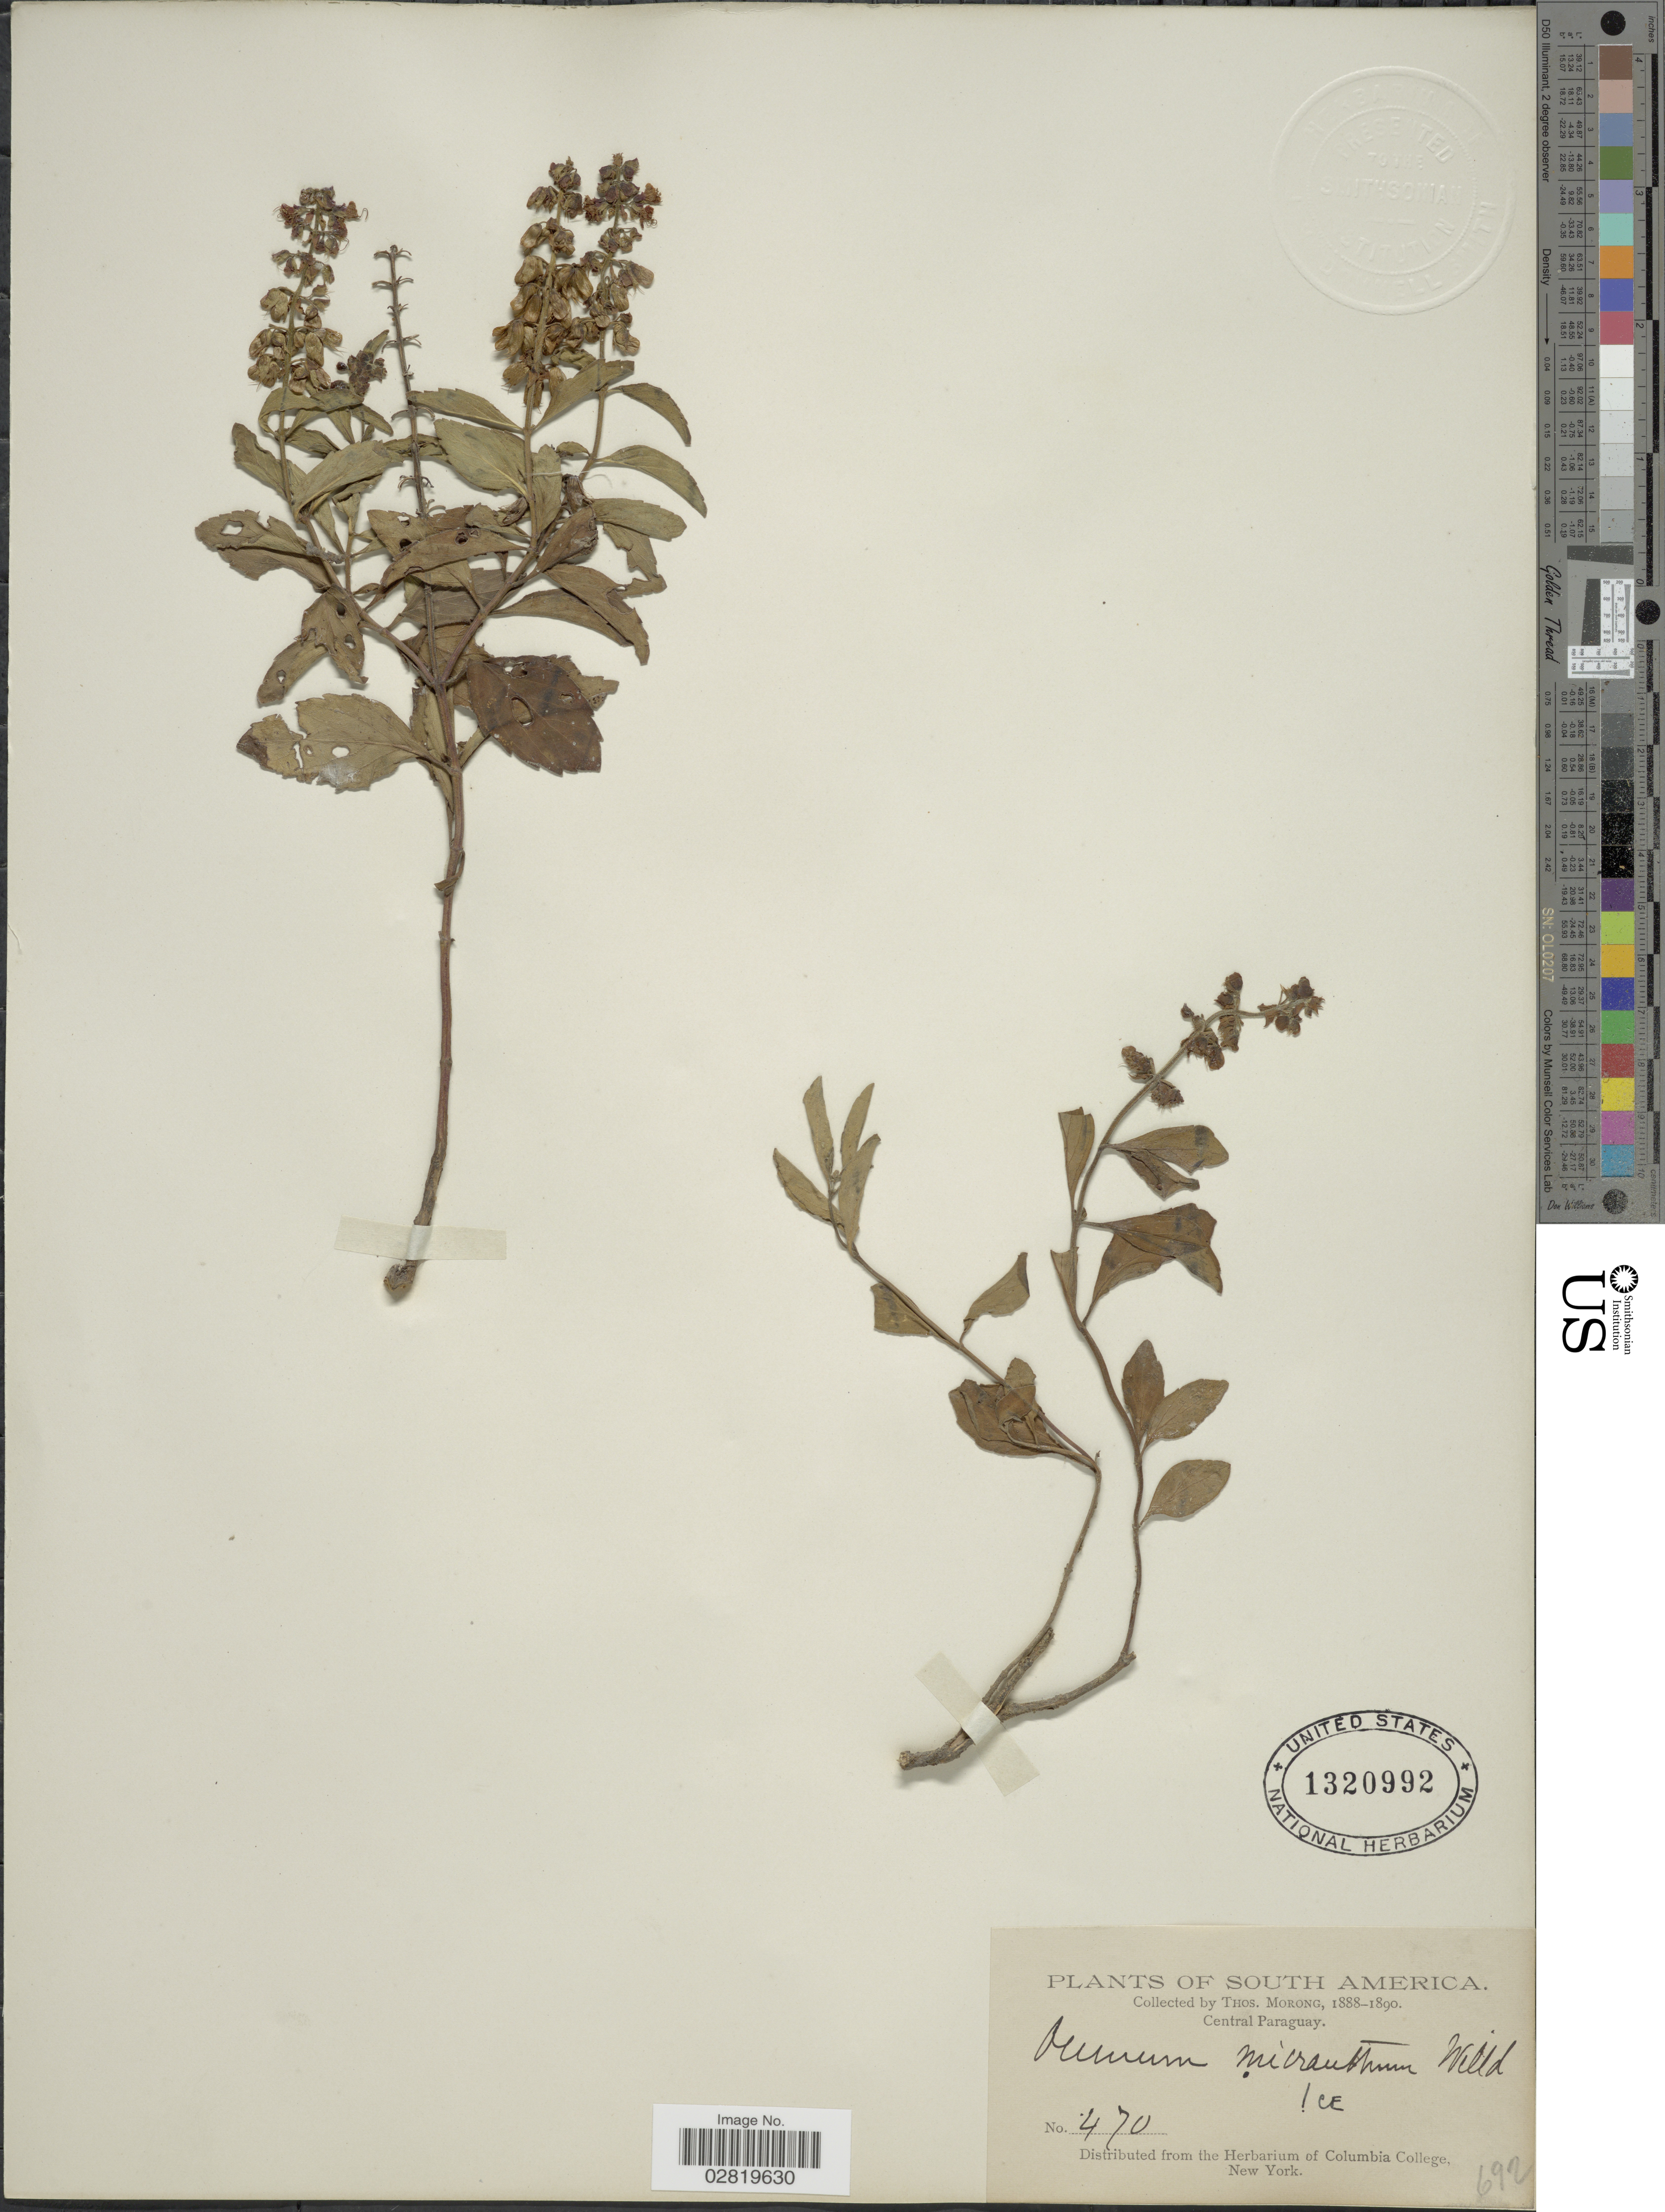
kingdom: Plantae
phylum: Tracheophyta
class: Magnoliopsida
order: Lamiales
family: Lamiaceae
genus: Ocimum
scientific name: Ocimum micranthum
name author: Willd.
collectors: ex herb. T. Morong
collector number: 470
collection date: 1888/1890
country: Paraguay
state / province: Central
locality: Central Paraguay.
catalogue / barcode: US 1320992